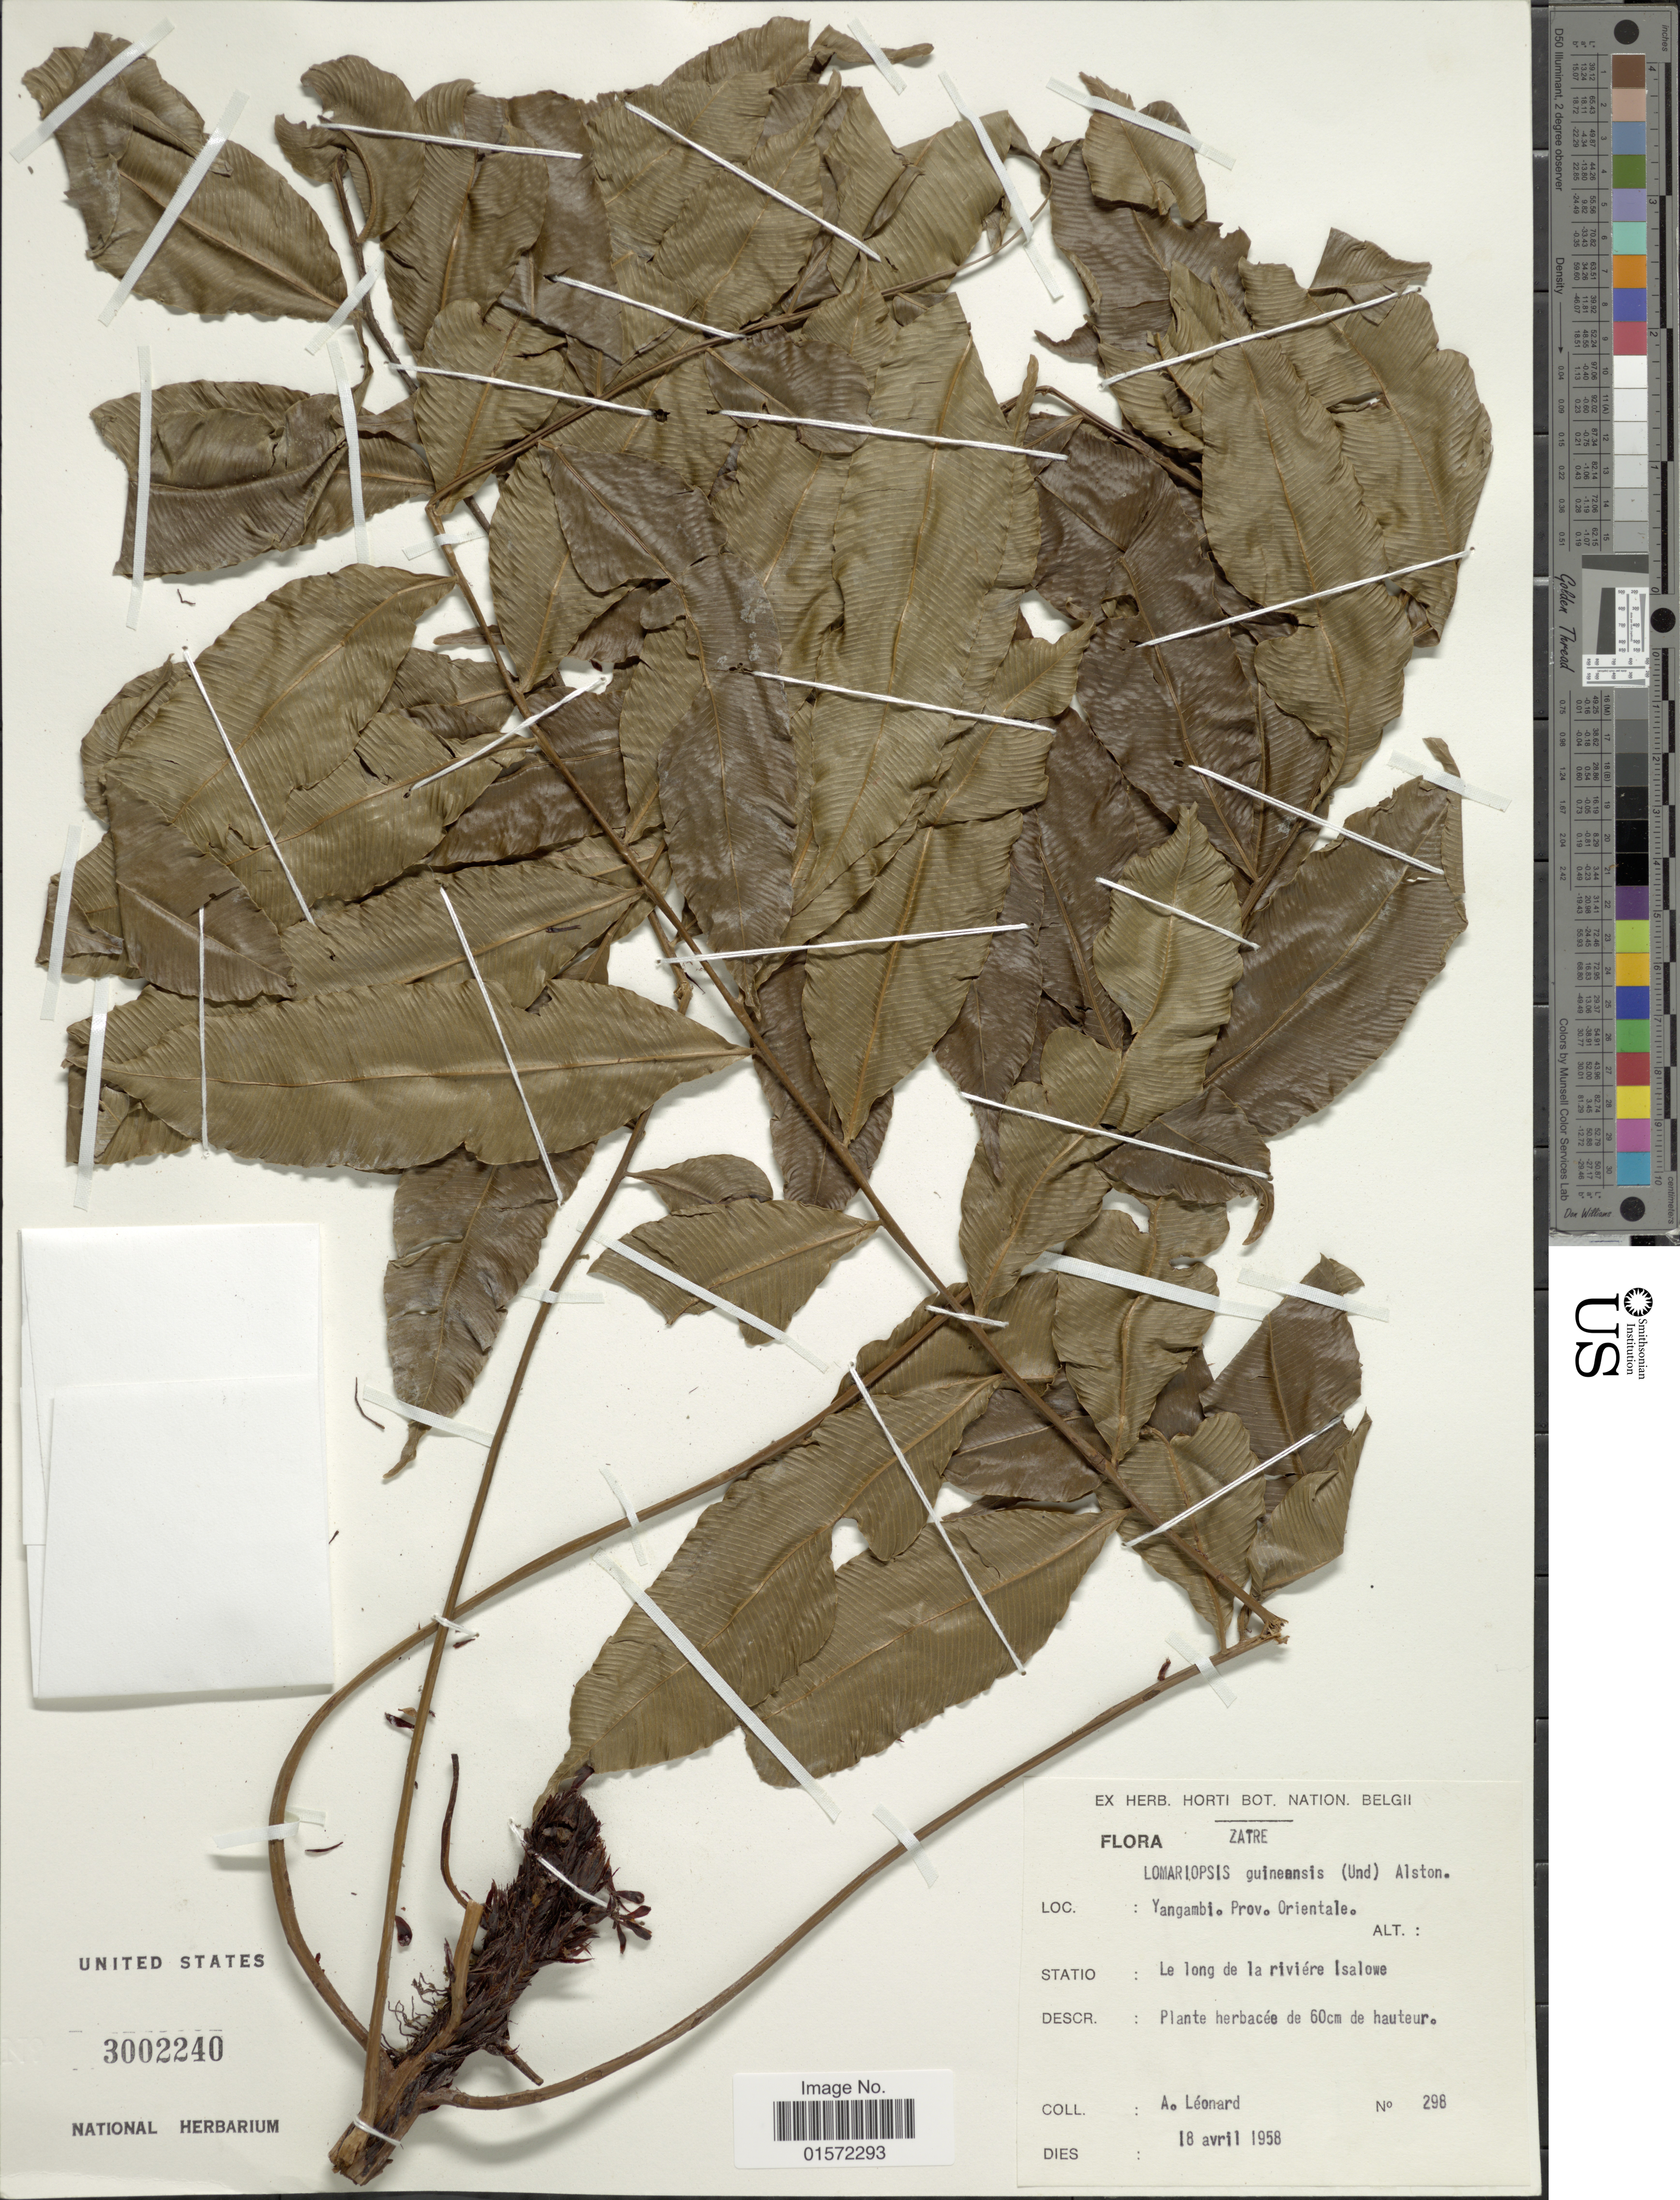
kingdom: Plantae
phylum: Tracheophyta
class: Polypodiopsida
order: Polypodiales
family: Lomariopsidaceae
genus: Lomariopsis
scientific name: Lomariopsis guineensis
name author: Holttum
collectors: A. Leonard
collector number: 298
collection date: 1958-04-18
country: Congo, Democratic Republic of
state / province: Tshopo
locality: Zaire, Yangambi, le long de la riviére Isalowe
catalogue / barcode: US 3002240